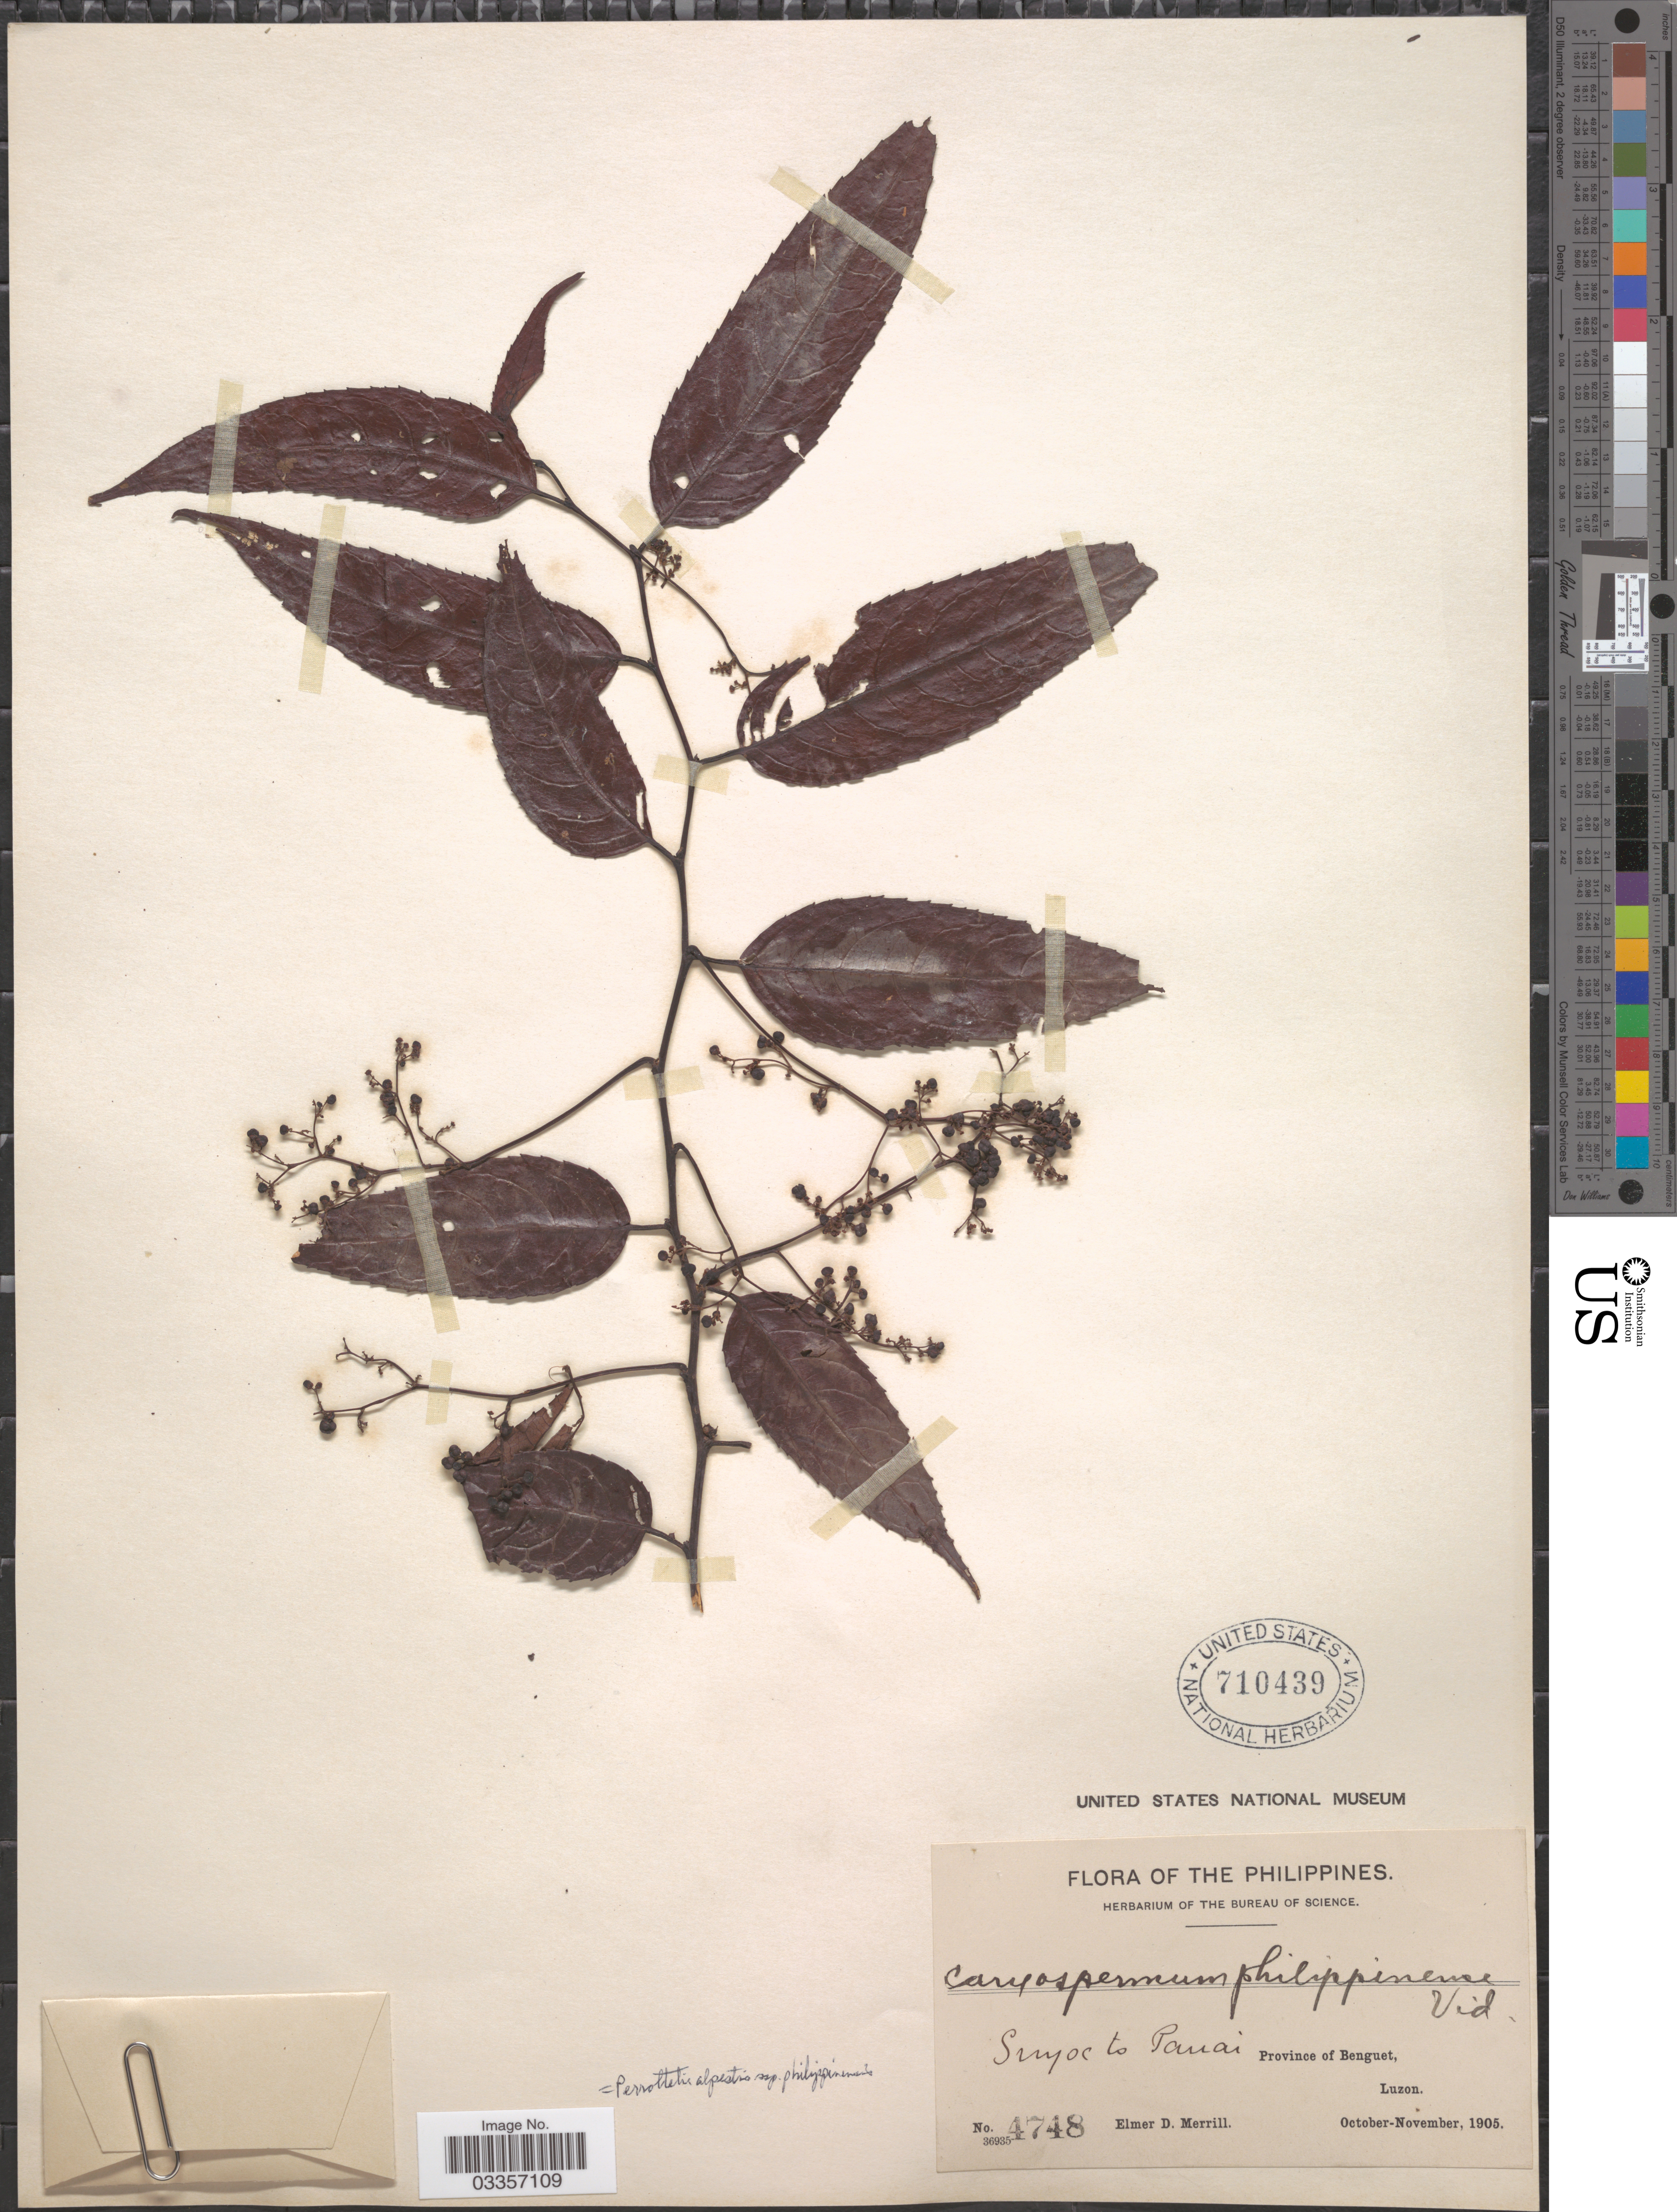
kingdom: Plantae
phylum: Tracheophyta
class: Magnoliopsida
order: Huerteales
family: Dipentodontaceae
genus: Perrottetia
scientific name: Perrottetia alpestris subsp. philippinensis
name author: (S. Vidal) Ding Hou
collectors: E. D. Merrill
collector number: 4748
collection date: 1905-10/1905-11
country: Philippines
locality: Suyoc to Panai, Province of Benguet, Luzon.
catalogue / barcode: US 710439